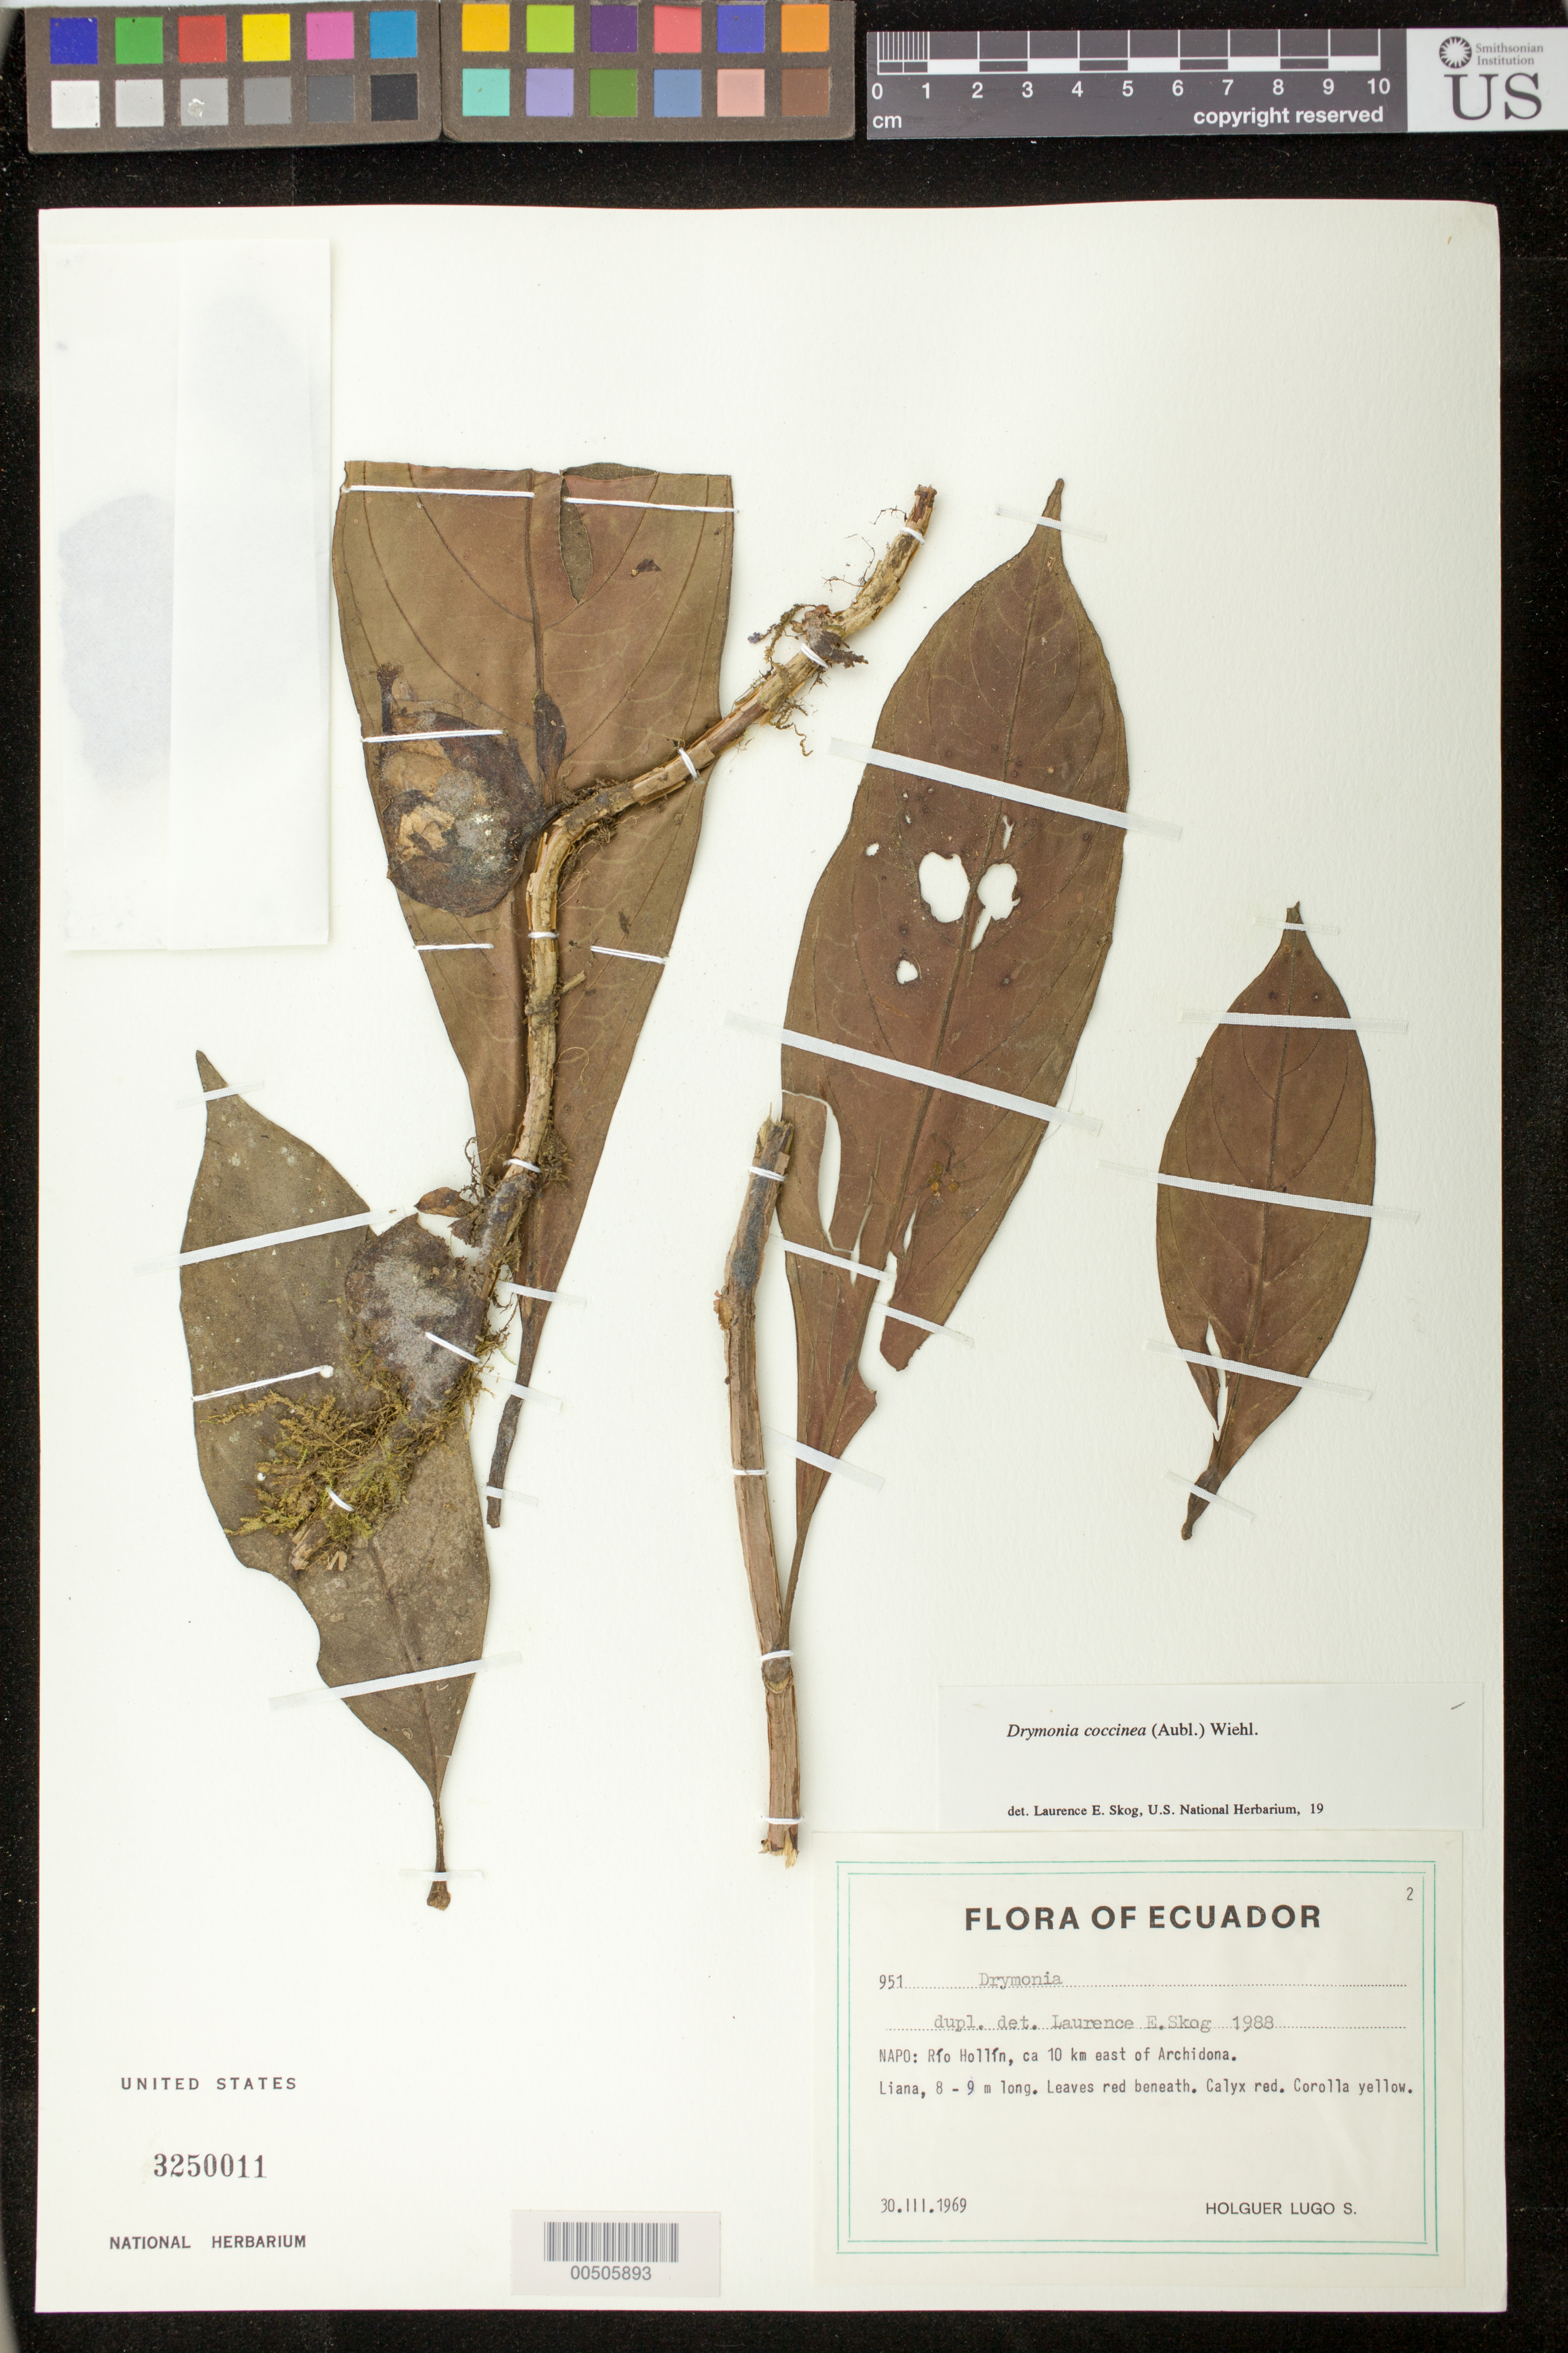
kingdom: Plantae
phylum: Tracheophyta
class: Magnoliopsida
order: Lamiales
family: Gesneriaceae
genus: Drymonia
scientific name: Drymonia coccinea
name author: (Aubl.) Wiehler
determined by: Skog, Laurence E.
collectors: H. Lugo S.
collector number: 951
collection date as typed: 30 Mar 1969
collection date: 1969-03-30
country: Ecuador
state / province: Napo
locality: Río Hollín, ca 10 km E of Archidona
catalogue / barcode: US 3250011